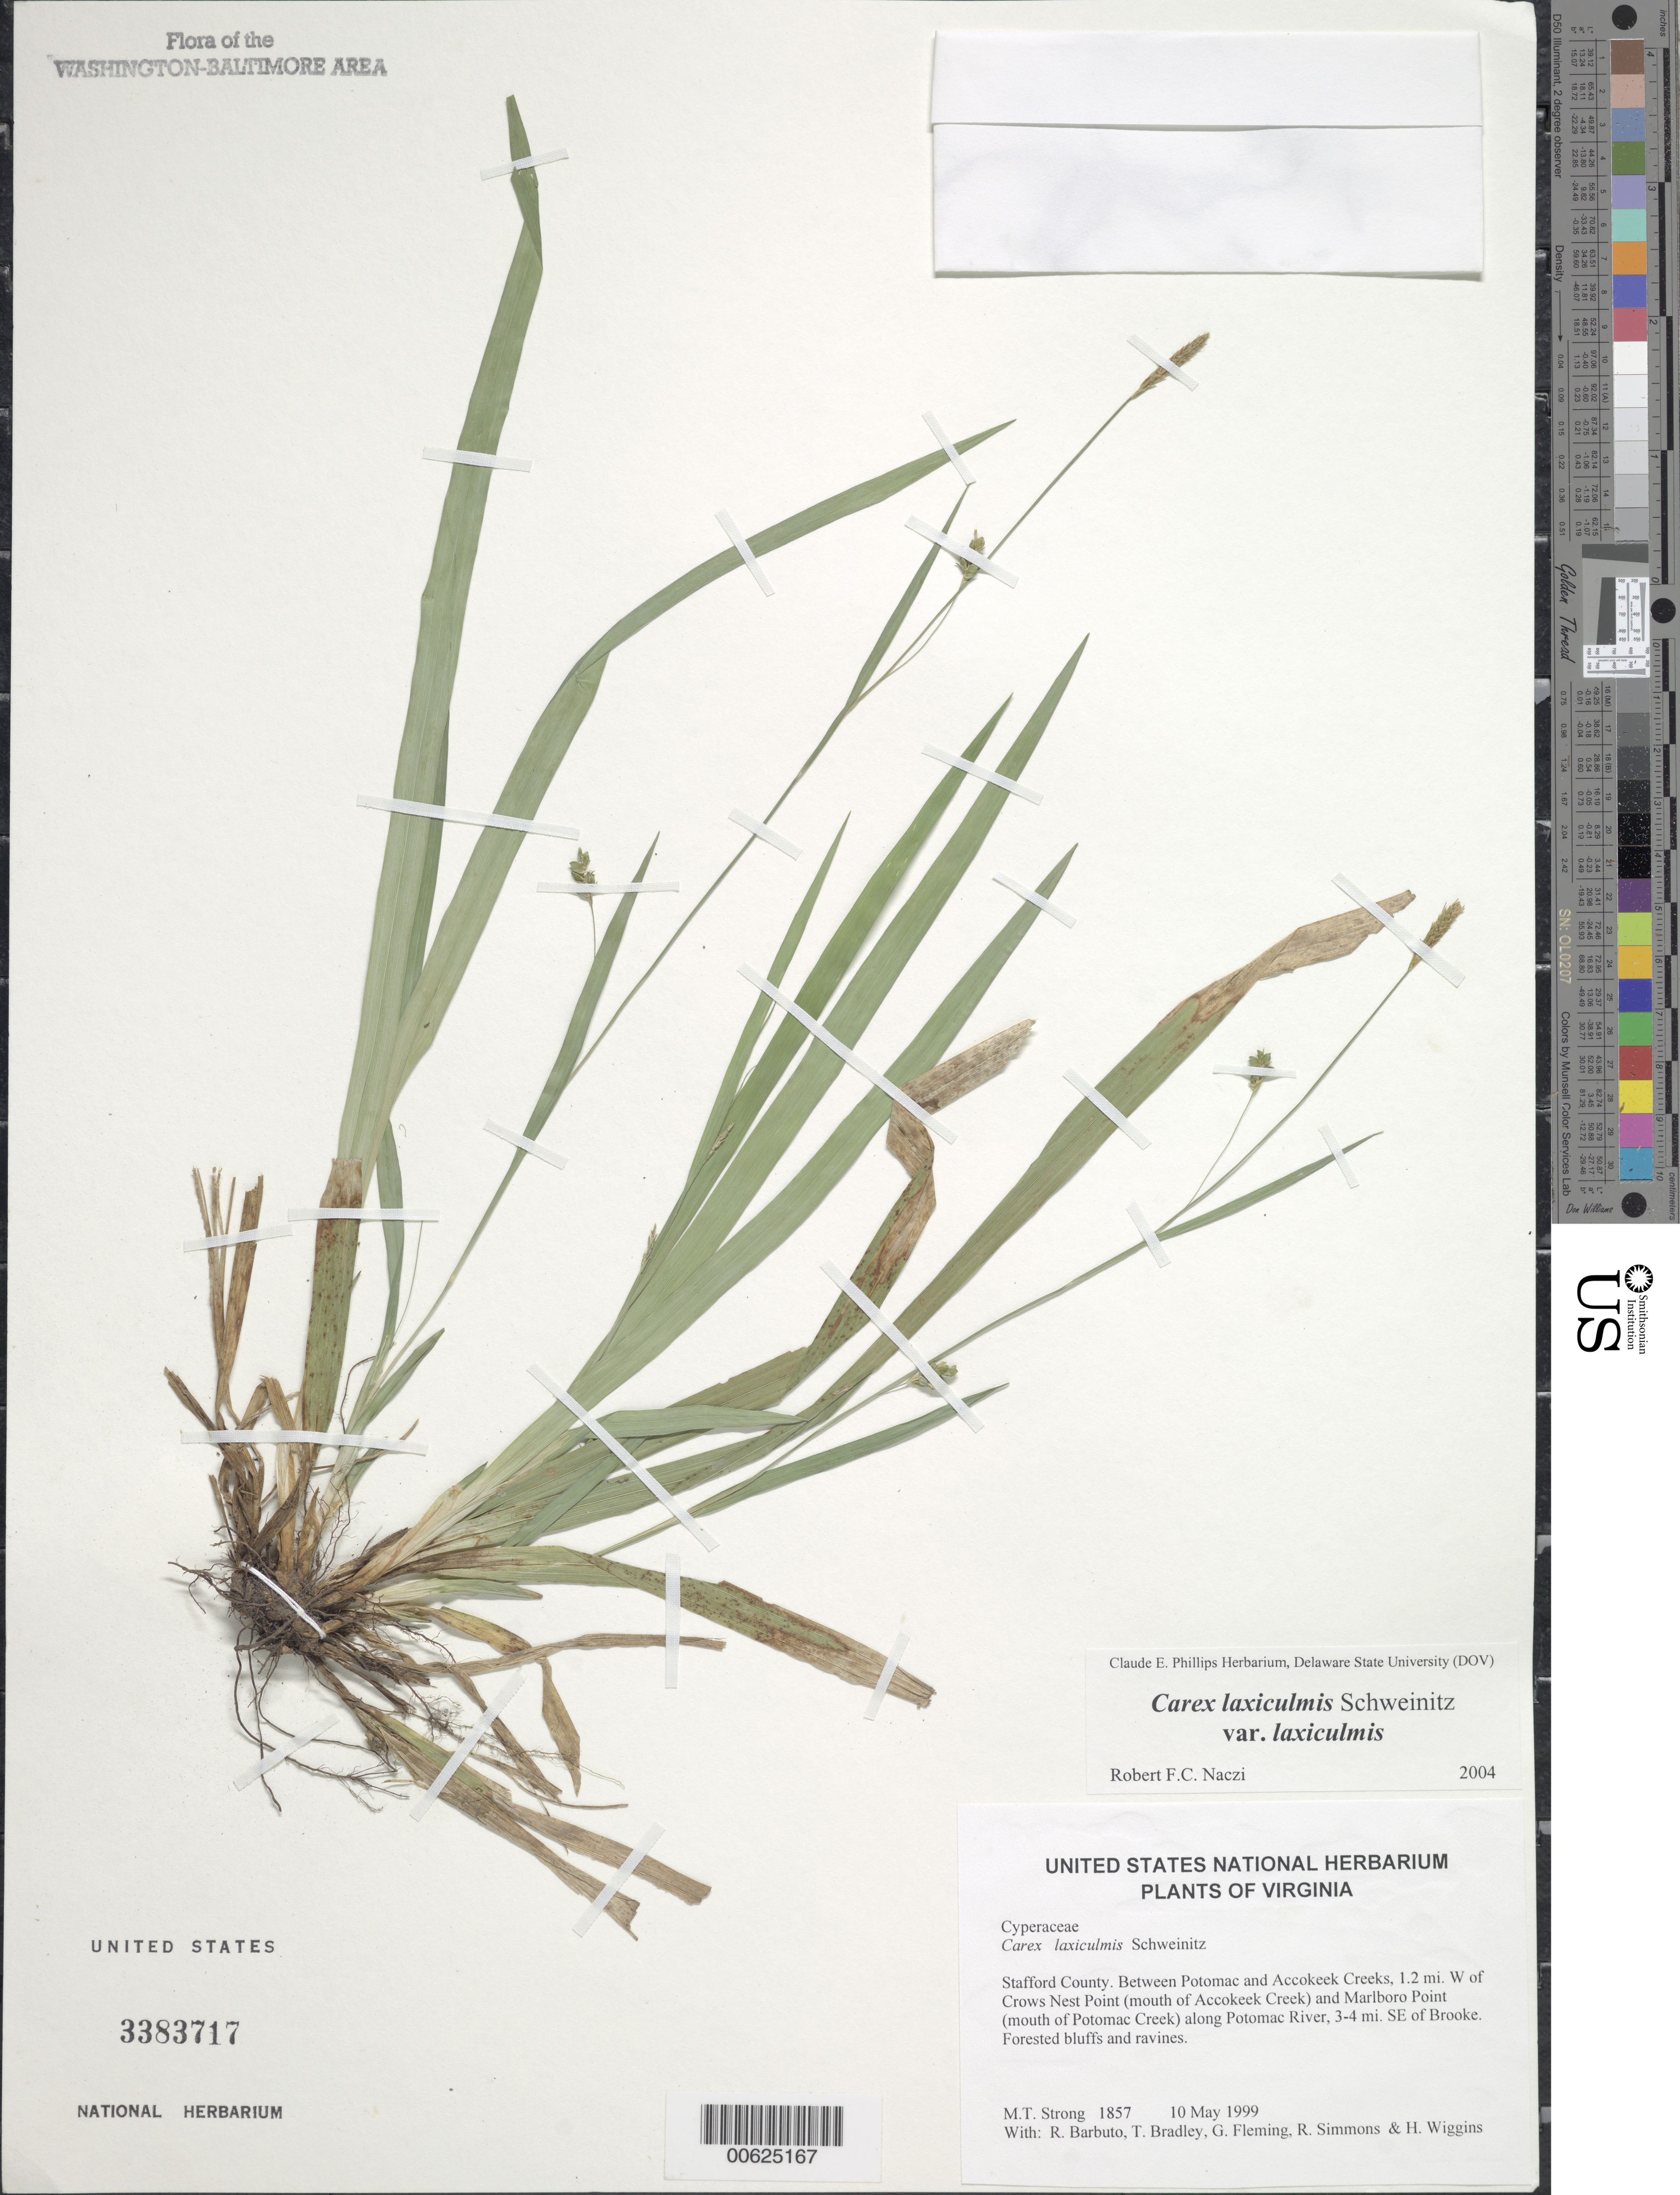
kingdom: Plantae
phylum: Tracheophyta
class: Liliopsida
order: Poales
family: Cyperaceae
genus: Carex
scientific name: Carex laxiculmis var. laxiculmis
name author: Schwein.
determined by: Naczi, R. F. C.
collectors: M. T. Strong, R. Barbuto, T. Bradley, G. Fleming, R. Simmons & H. Wiggins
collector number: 1857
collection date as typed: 10 May 1999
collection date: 1999-05-10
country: United States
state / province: Virginia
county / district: Stafford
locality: Between Potomac and Accokeek Creeks, 1.2 mi. W of Crows Nest Point (mouth of Accokeek Creek) and Marlboro Point (mouth of Potomac Creek) along Potomac River, 3-4 mi. SE of Brooke.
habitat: Forested bluffs and ravines.